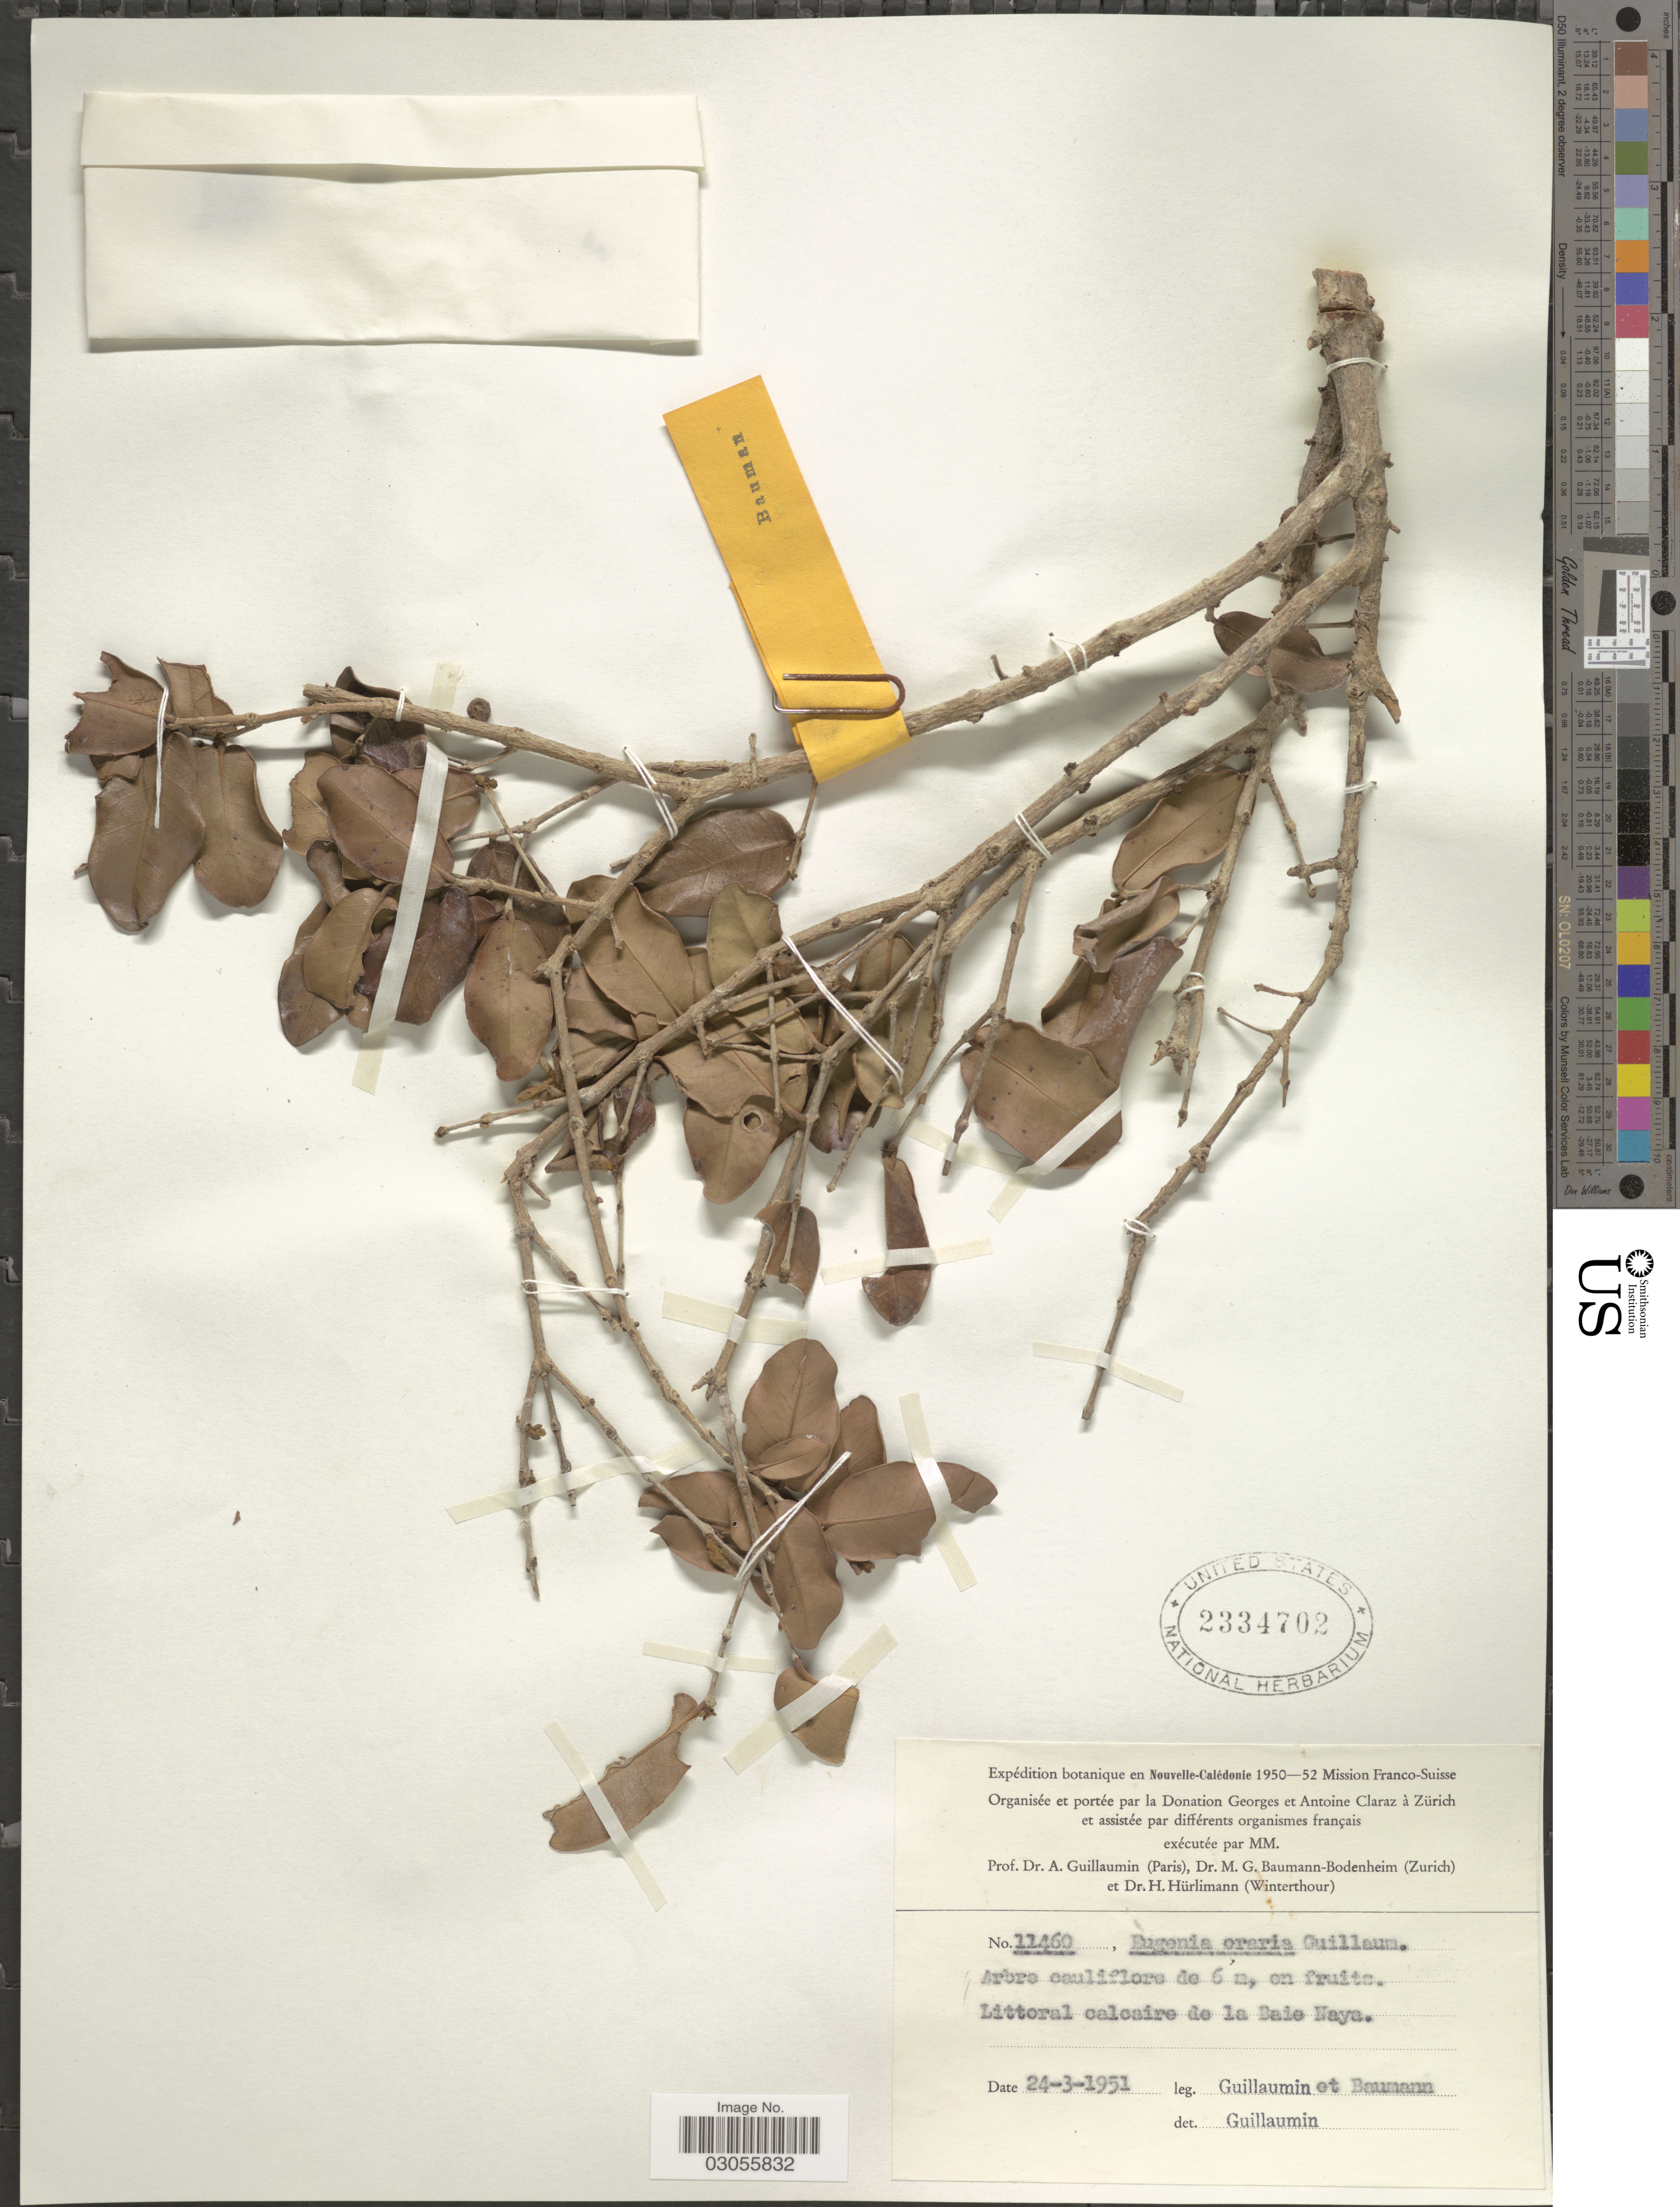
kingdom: Plantae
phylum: Tracheophyta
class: Magnoliopsida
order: Myrtales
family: Myrtaceae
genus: Eugenia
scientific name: Eugenia littoralis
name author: Pancher ex Brongn. & Gris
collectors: A. Guillaumin & -. Baumann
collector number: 11460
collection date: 1951-03-24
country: New Caledonia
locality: En Nouvelle-Calédonie. Littoral calcaire de la Baie Naya.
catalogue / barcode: US 2334702